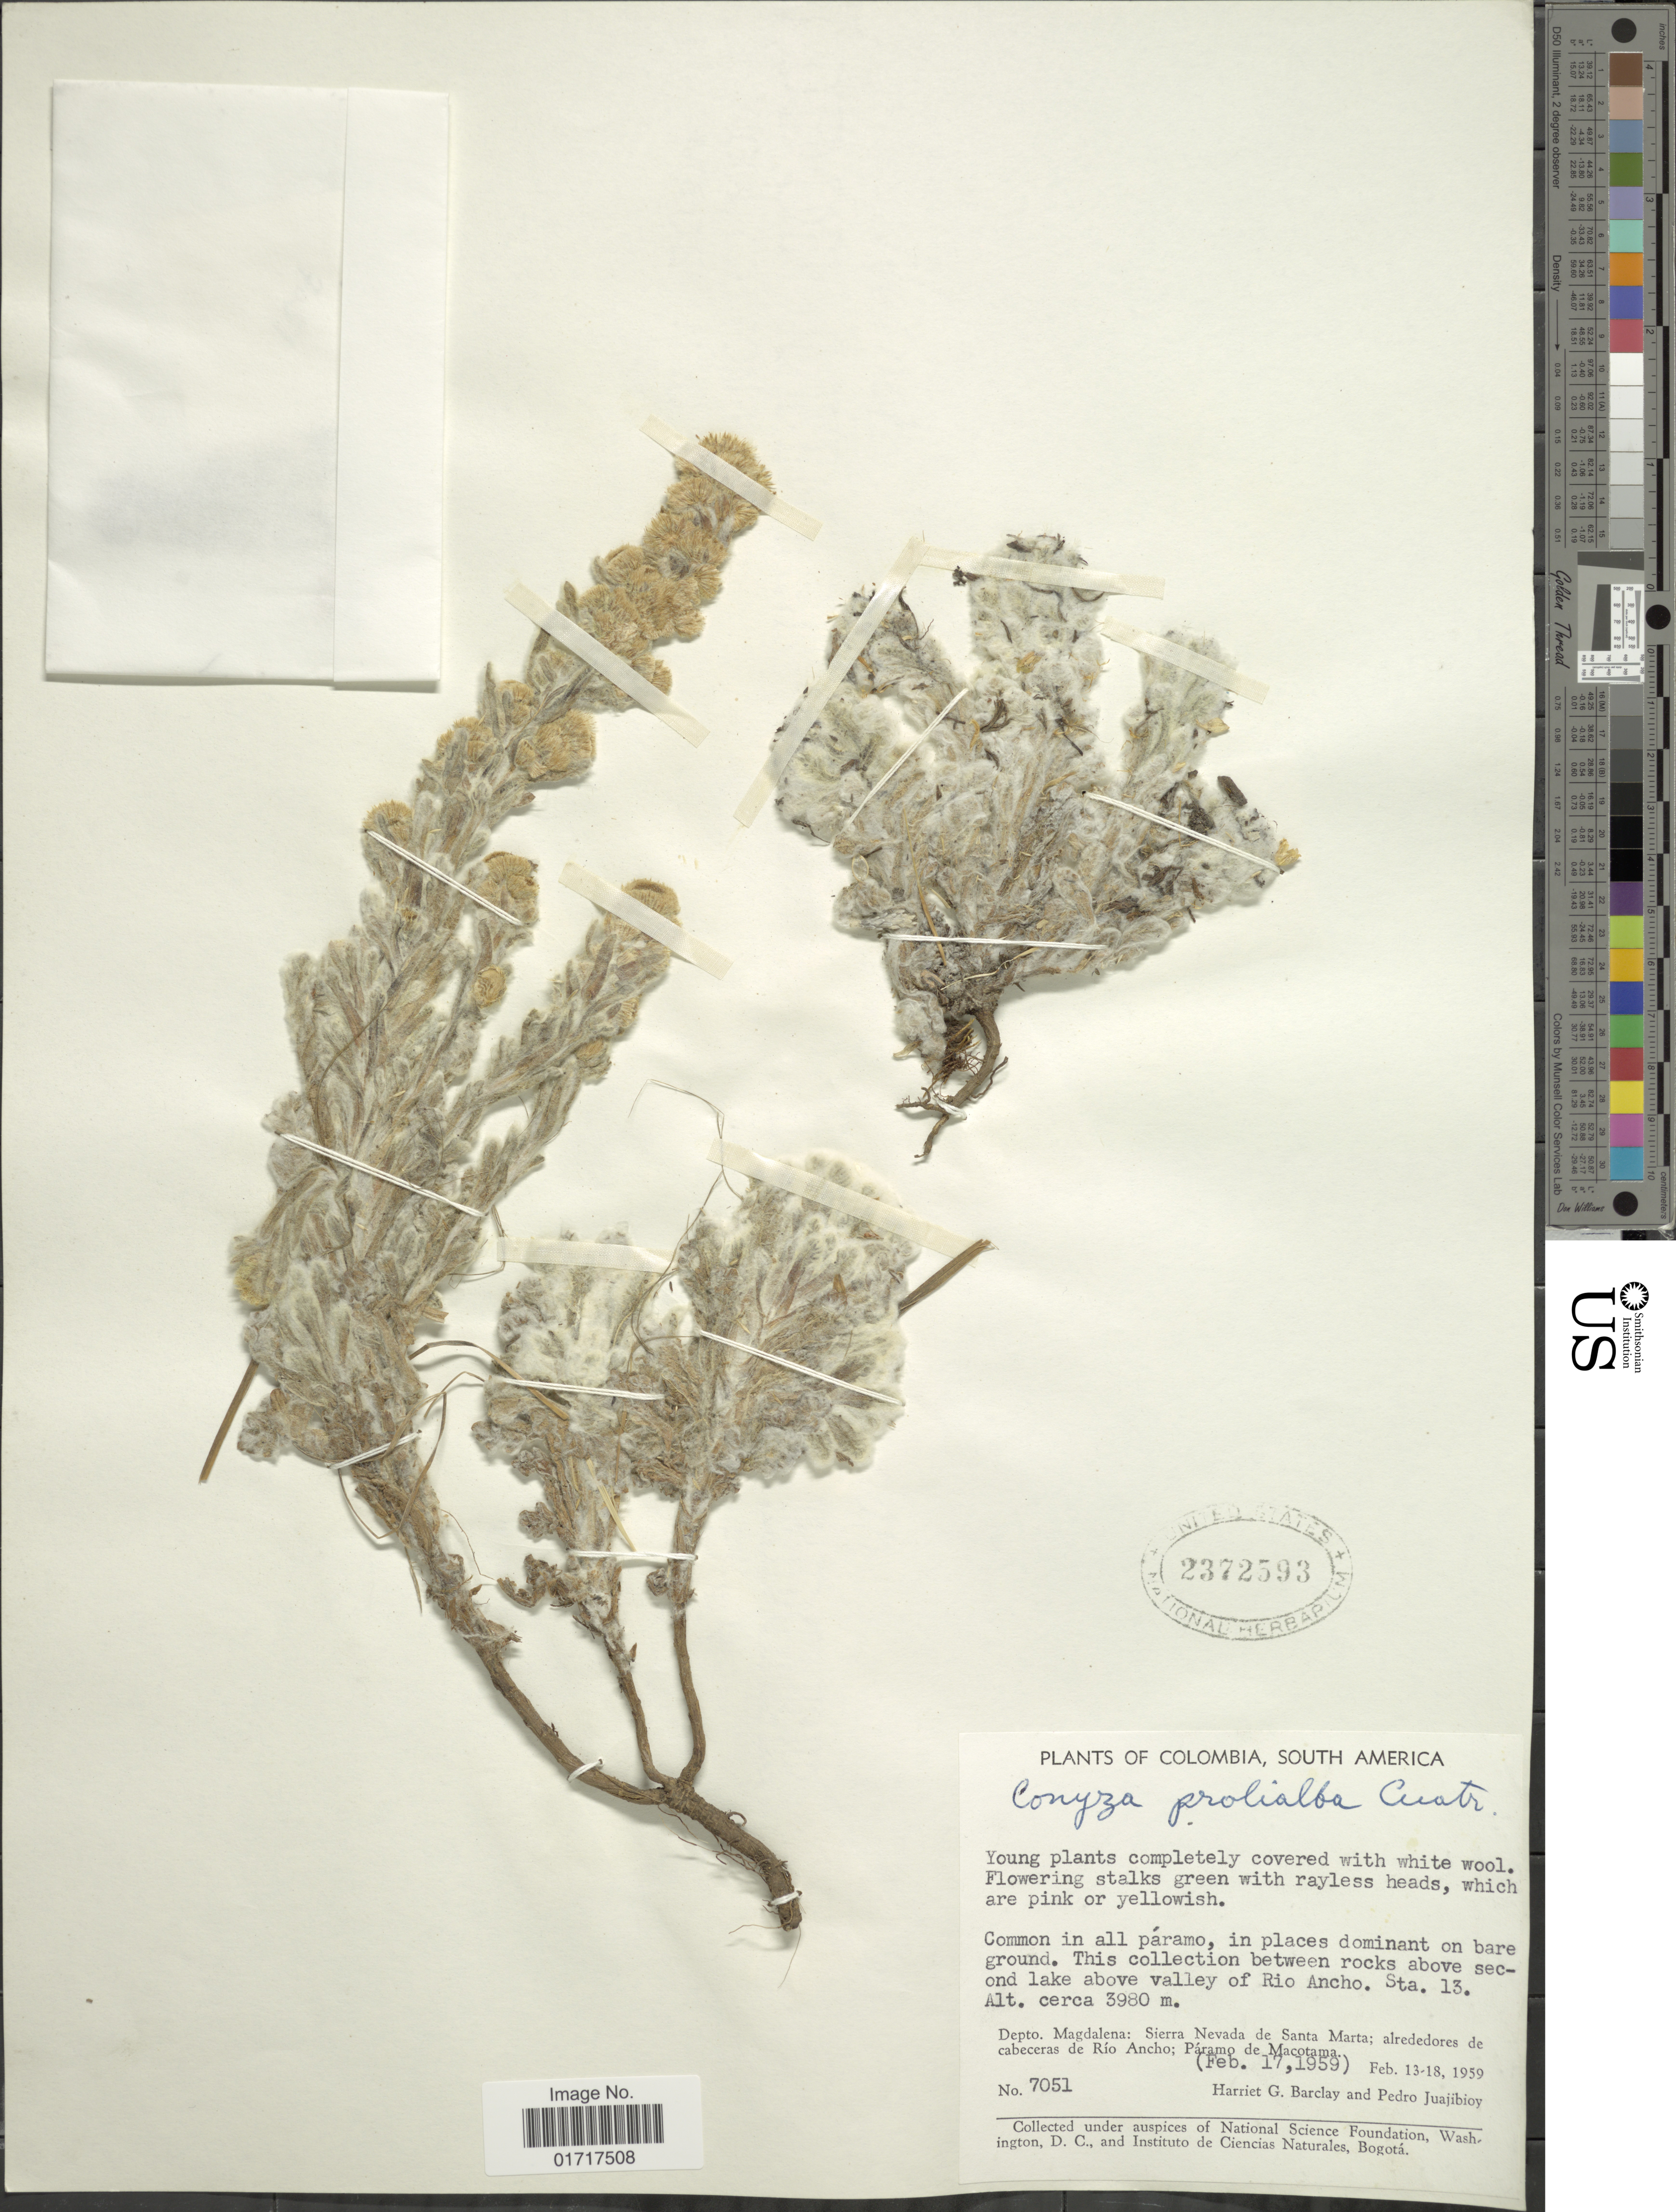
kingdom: Plantae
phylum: Tracheophyta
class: Magnoliopsida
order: Asterales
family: Asteraceae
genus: Conyza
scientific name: Conyza prolialba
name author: Cuatrec.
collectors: H. G. Barclay & P. Juaijibioy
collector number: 7051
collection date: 1959-02-17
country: Colombia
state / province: Magdalena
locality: This collection between rocks above second lake above valley of Rio Ancho. Sta.13. Depto. Magdalena: Sierra Nevada de Santa Marta; alrededores de cabeceras de Rio Ancho.; Paramo de Macotama.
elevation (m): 3980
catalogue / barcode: US 2372593